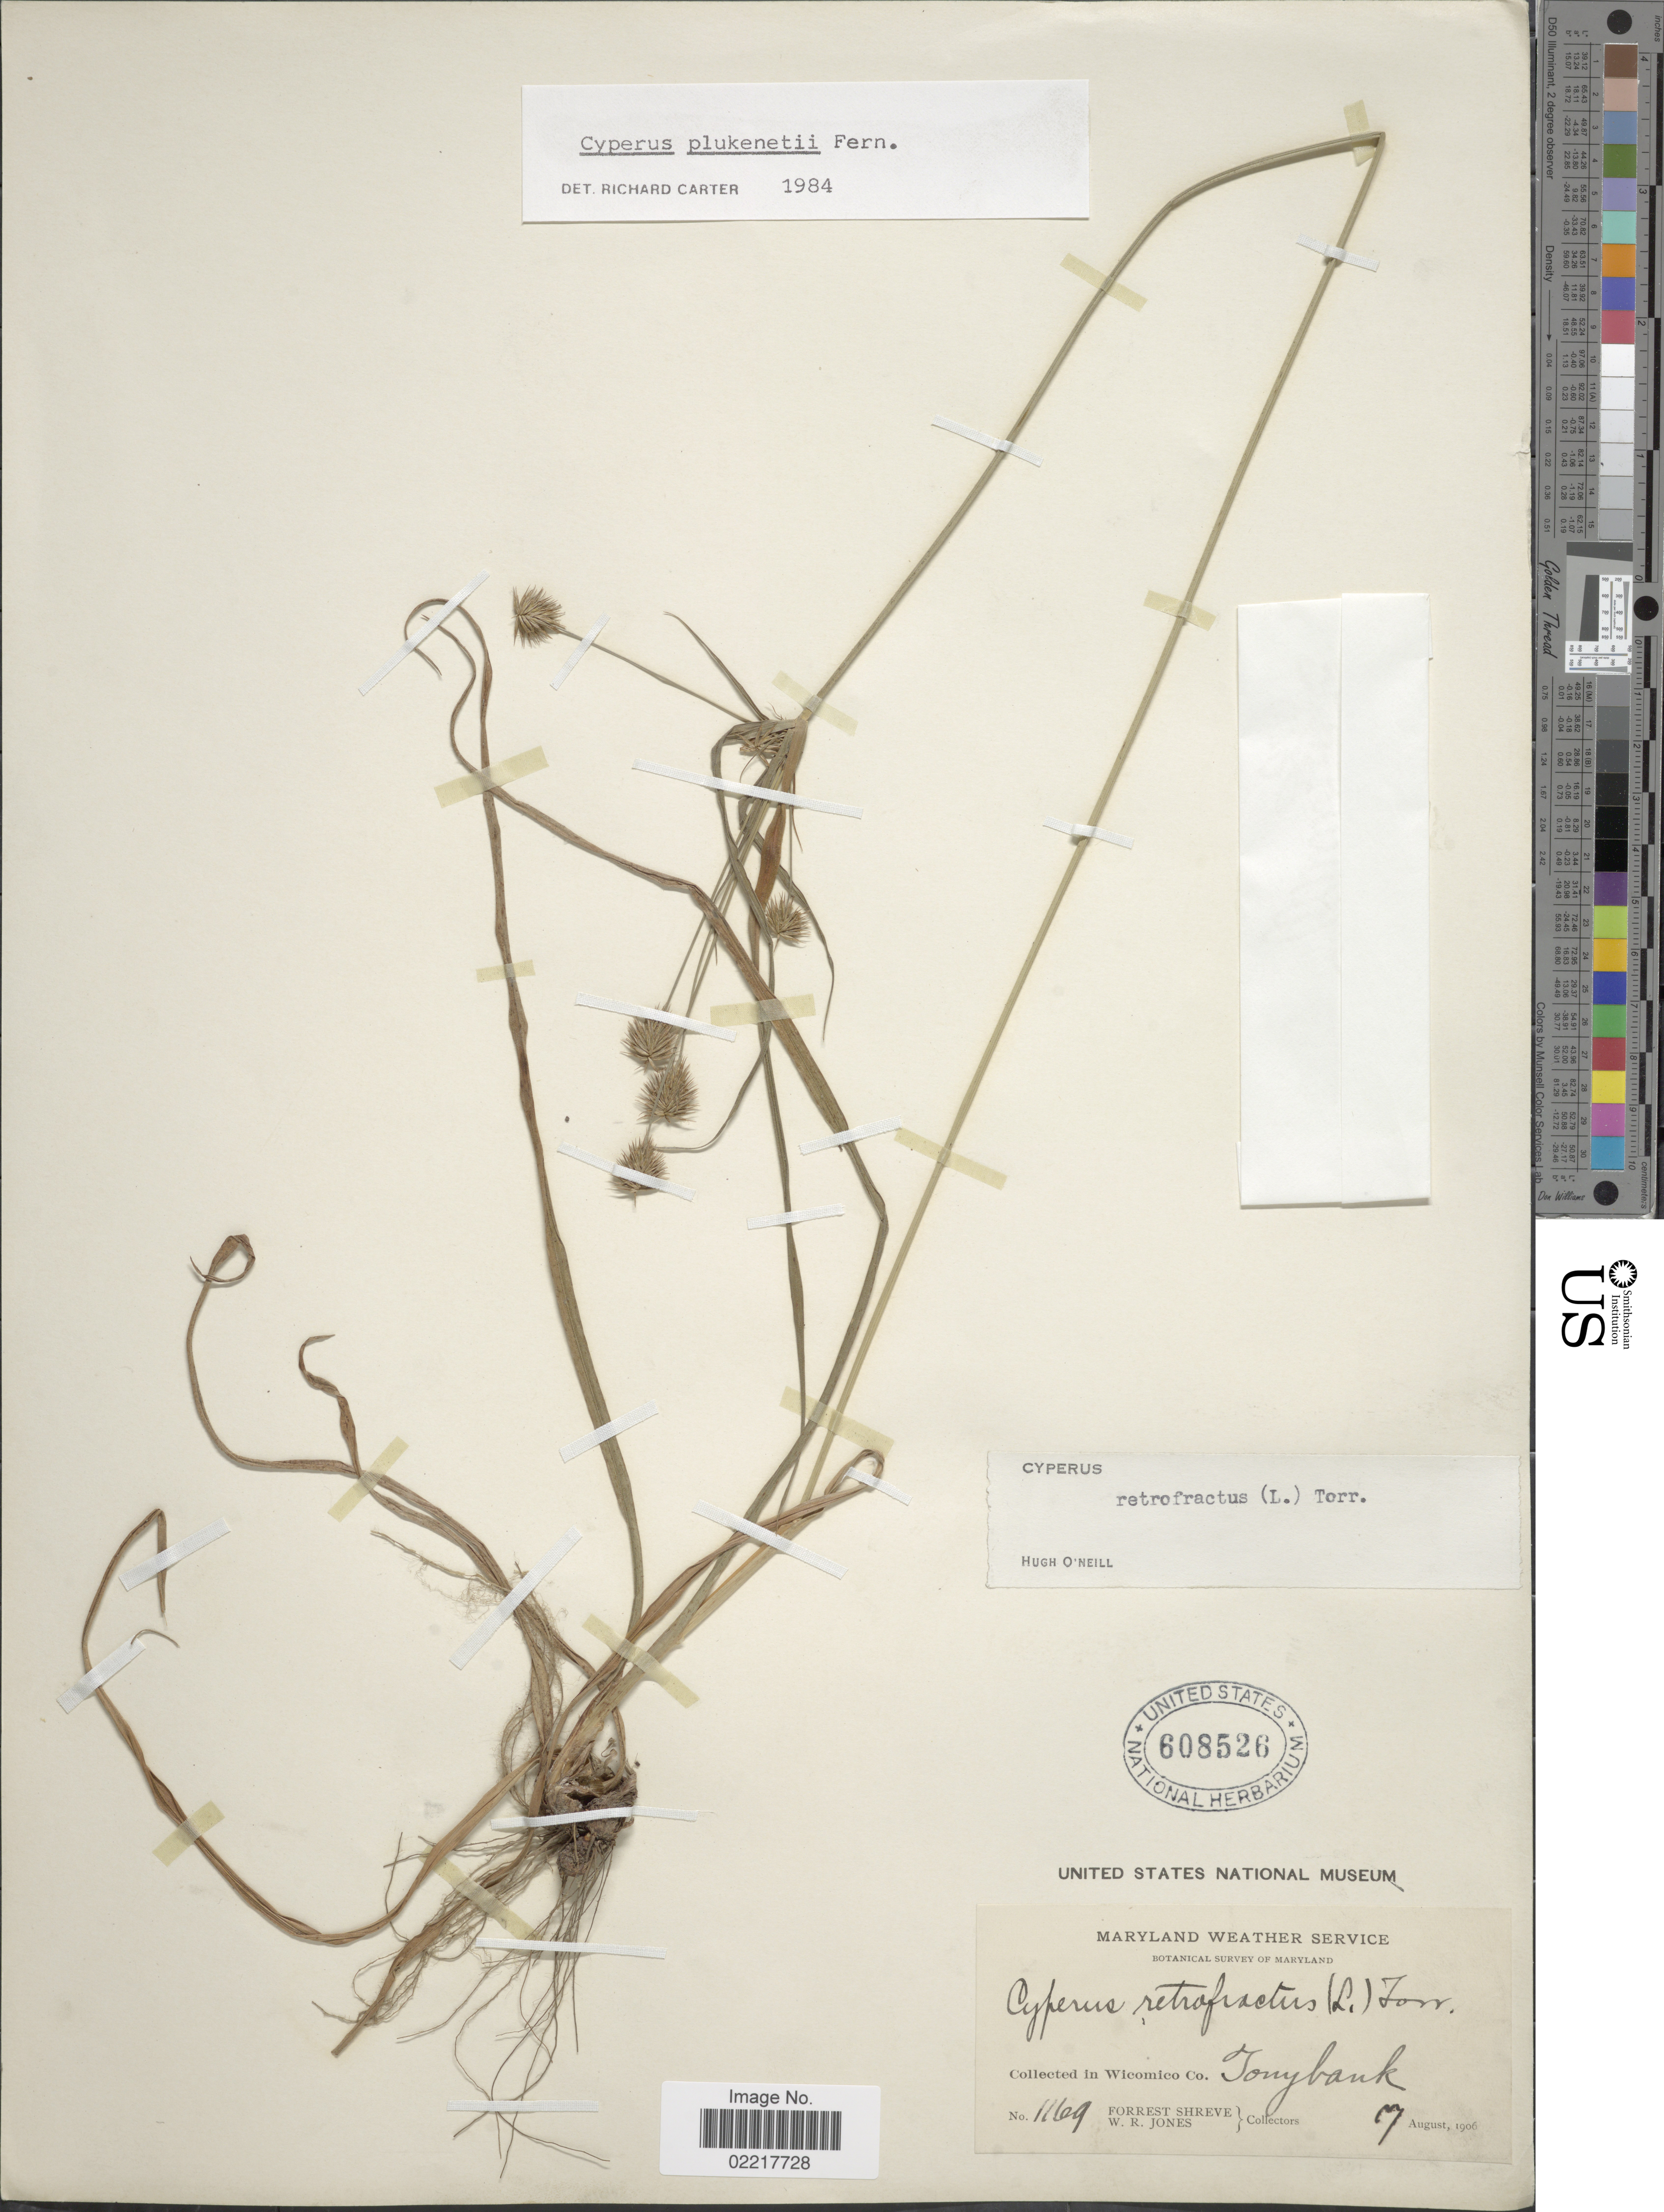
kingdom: Plantae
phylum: Tracheophyta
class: Liliopsida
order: Poales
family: Cyperaceae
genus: Cyperus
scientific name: Cyperus plukenetii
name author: Fernald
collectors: F. Shreve & W. R. Jones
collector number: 1169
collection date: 1906-08-07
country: United States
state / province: Maryland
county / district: Wicomico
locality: In Wicomico Co. Maryland Tonybank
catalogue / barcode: US 608526